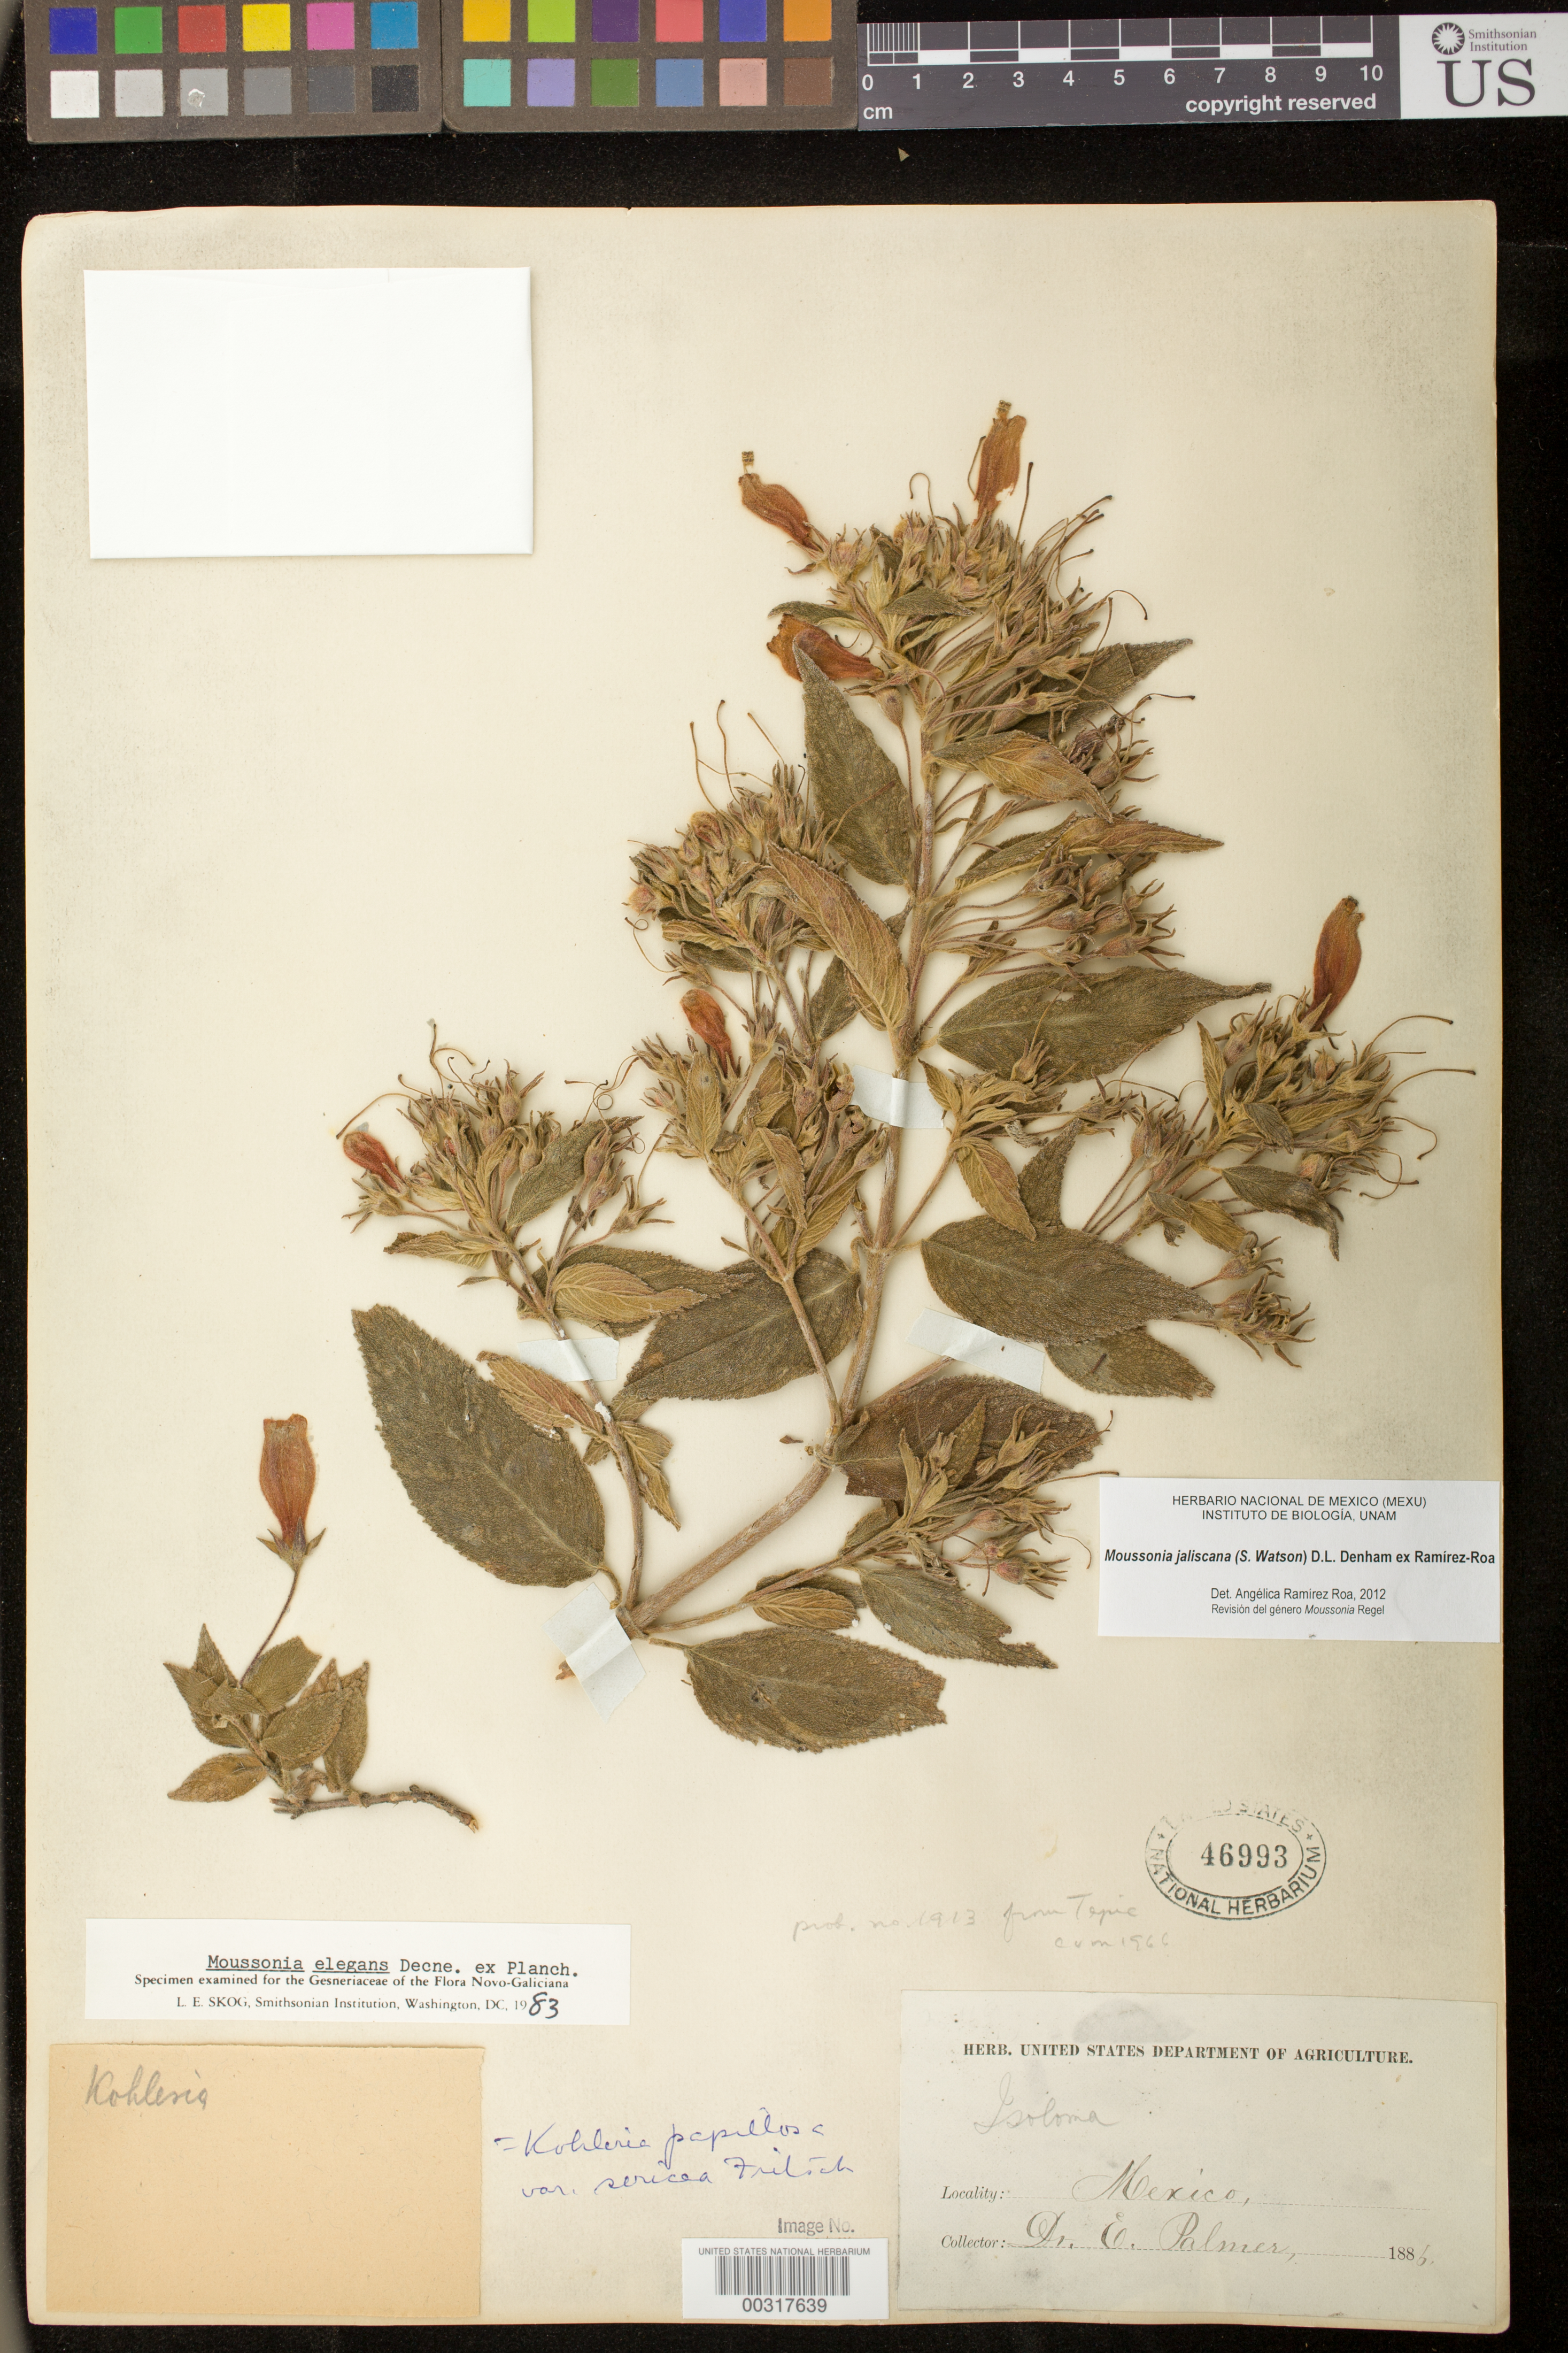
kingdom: Plantae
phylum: Tracheophyta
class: Magnoliopsida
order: Lamiales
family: Gesneriaceae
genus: Moussonia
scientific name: Moussonia jaliscana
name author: (S. Watson) D.L. Denham ex Ram.-Roa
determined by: Ramírez-Roa, A.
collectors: E. Palmer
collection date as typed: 1886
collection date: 1886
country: Mexico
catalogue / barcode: US 46993